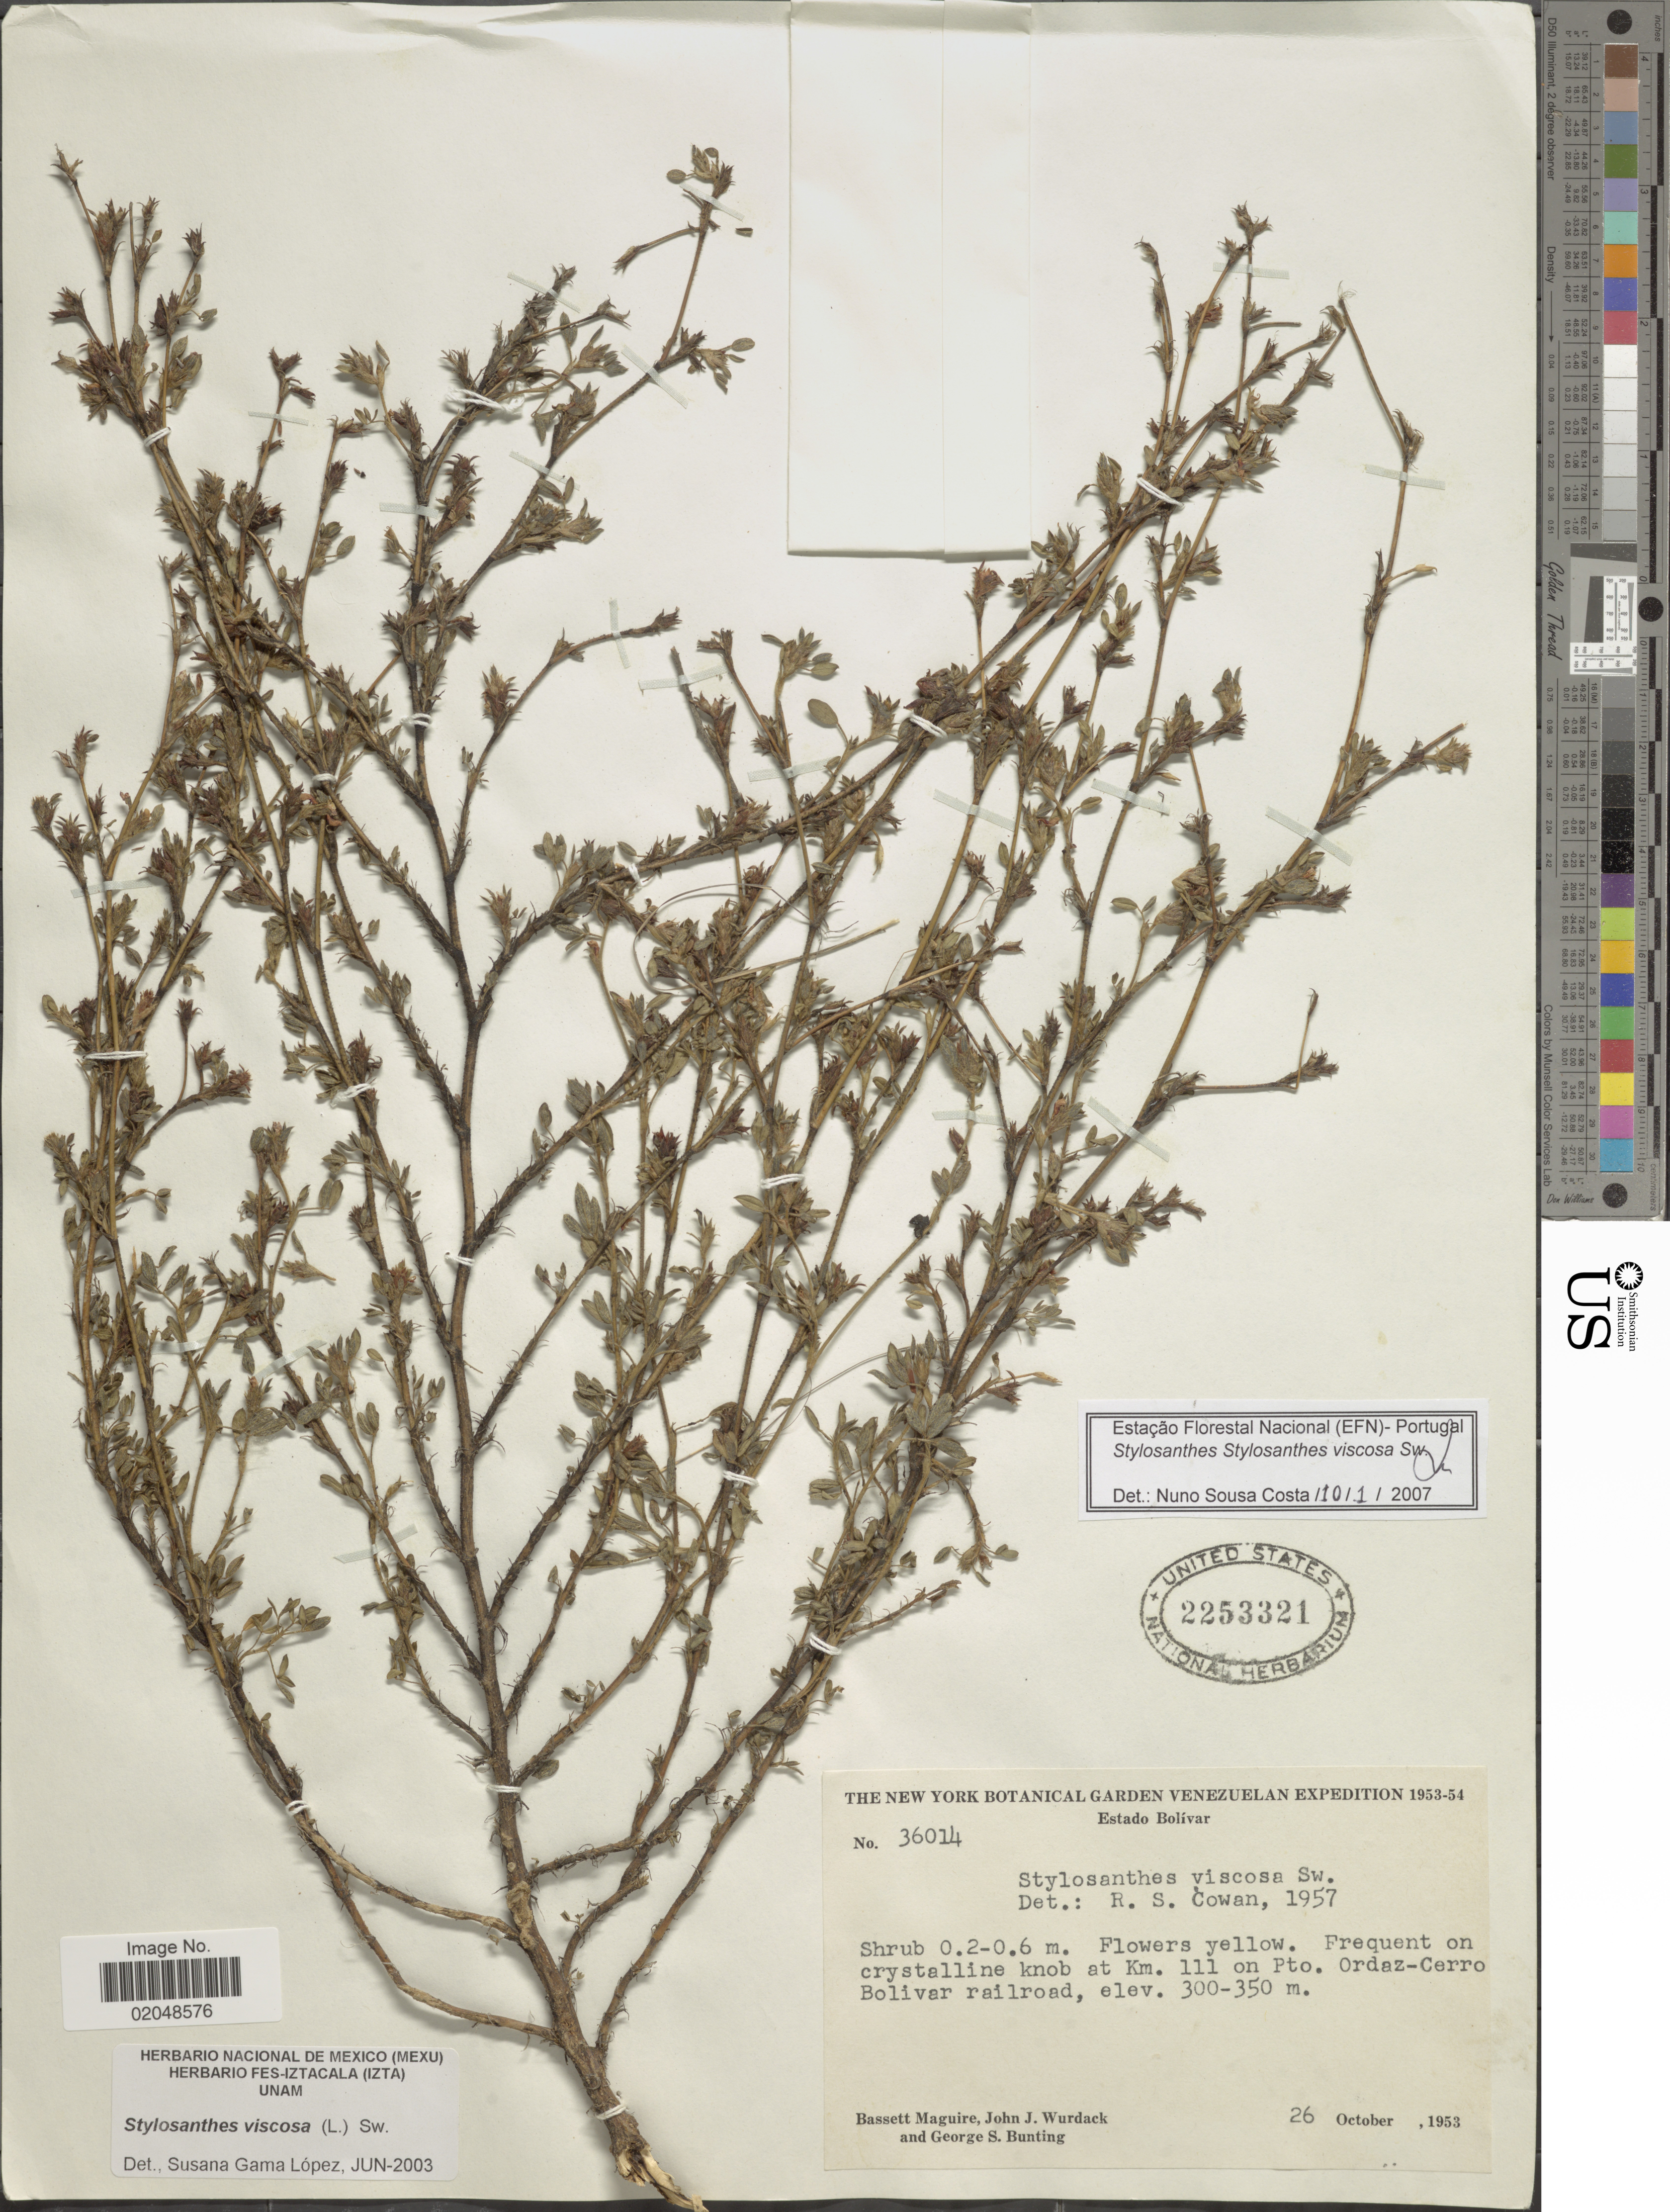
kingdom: Plantae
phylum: Tracheophyta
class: Magnoliopsida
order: Fabales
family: Fabaceae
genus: Stylosanthes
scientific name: Stylosanthes viscosa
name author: Sw.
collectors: B. Maguire, J. J. Wurdack & G. S. Bunting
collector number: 36014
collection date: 1953-10-26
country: Venezuela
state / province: Bolivar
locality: Frequent on crystalline knob at km. 111 on Pto. Ordaz-Cerro Bolivar railroad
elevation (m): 300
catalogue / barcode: US 2253321